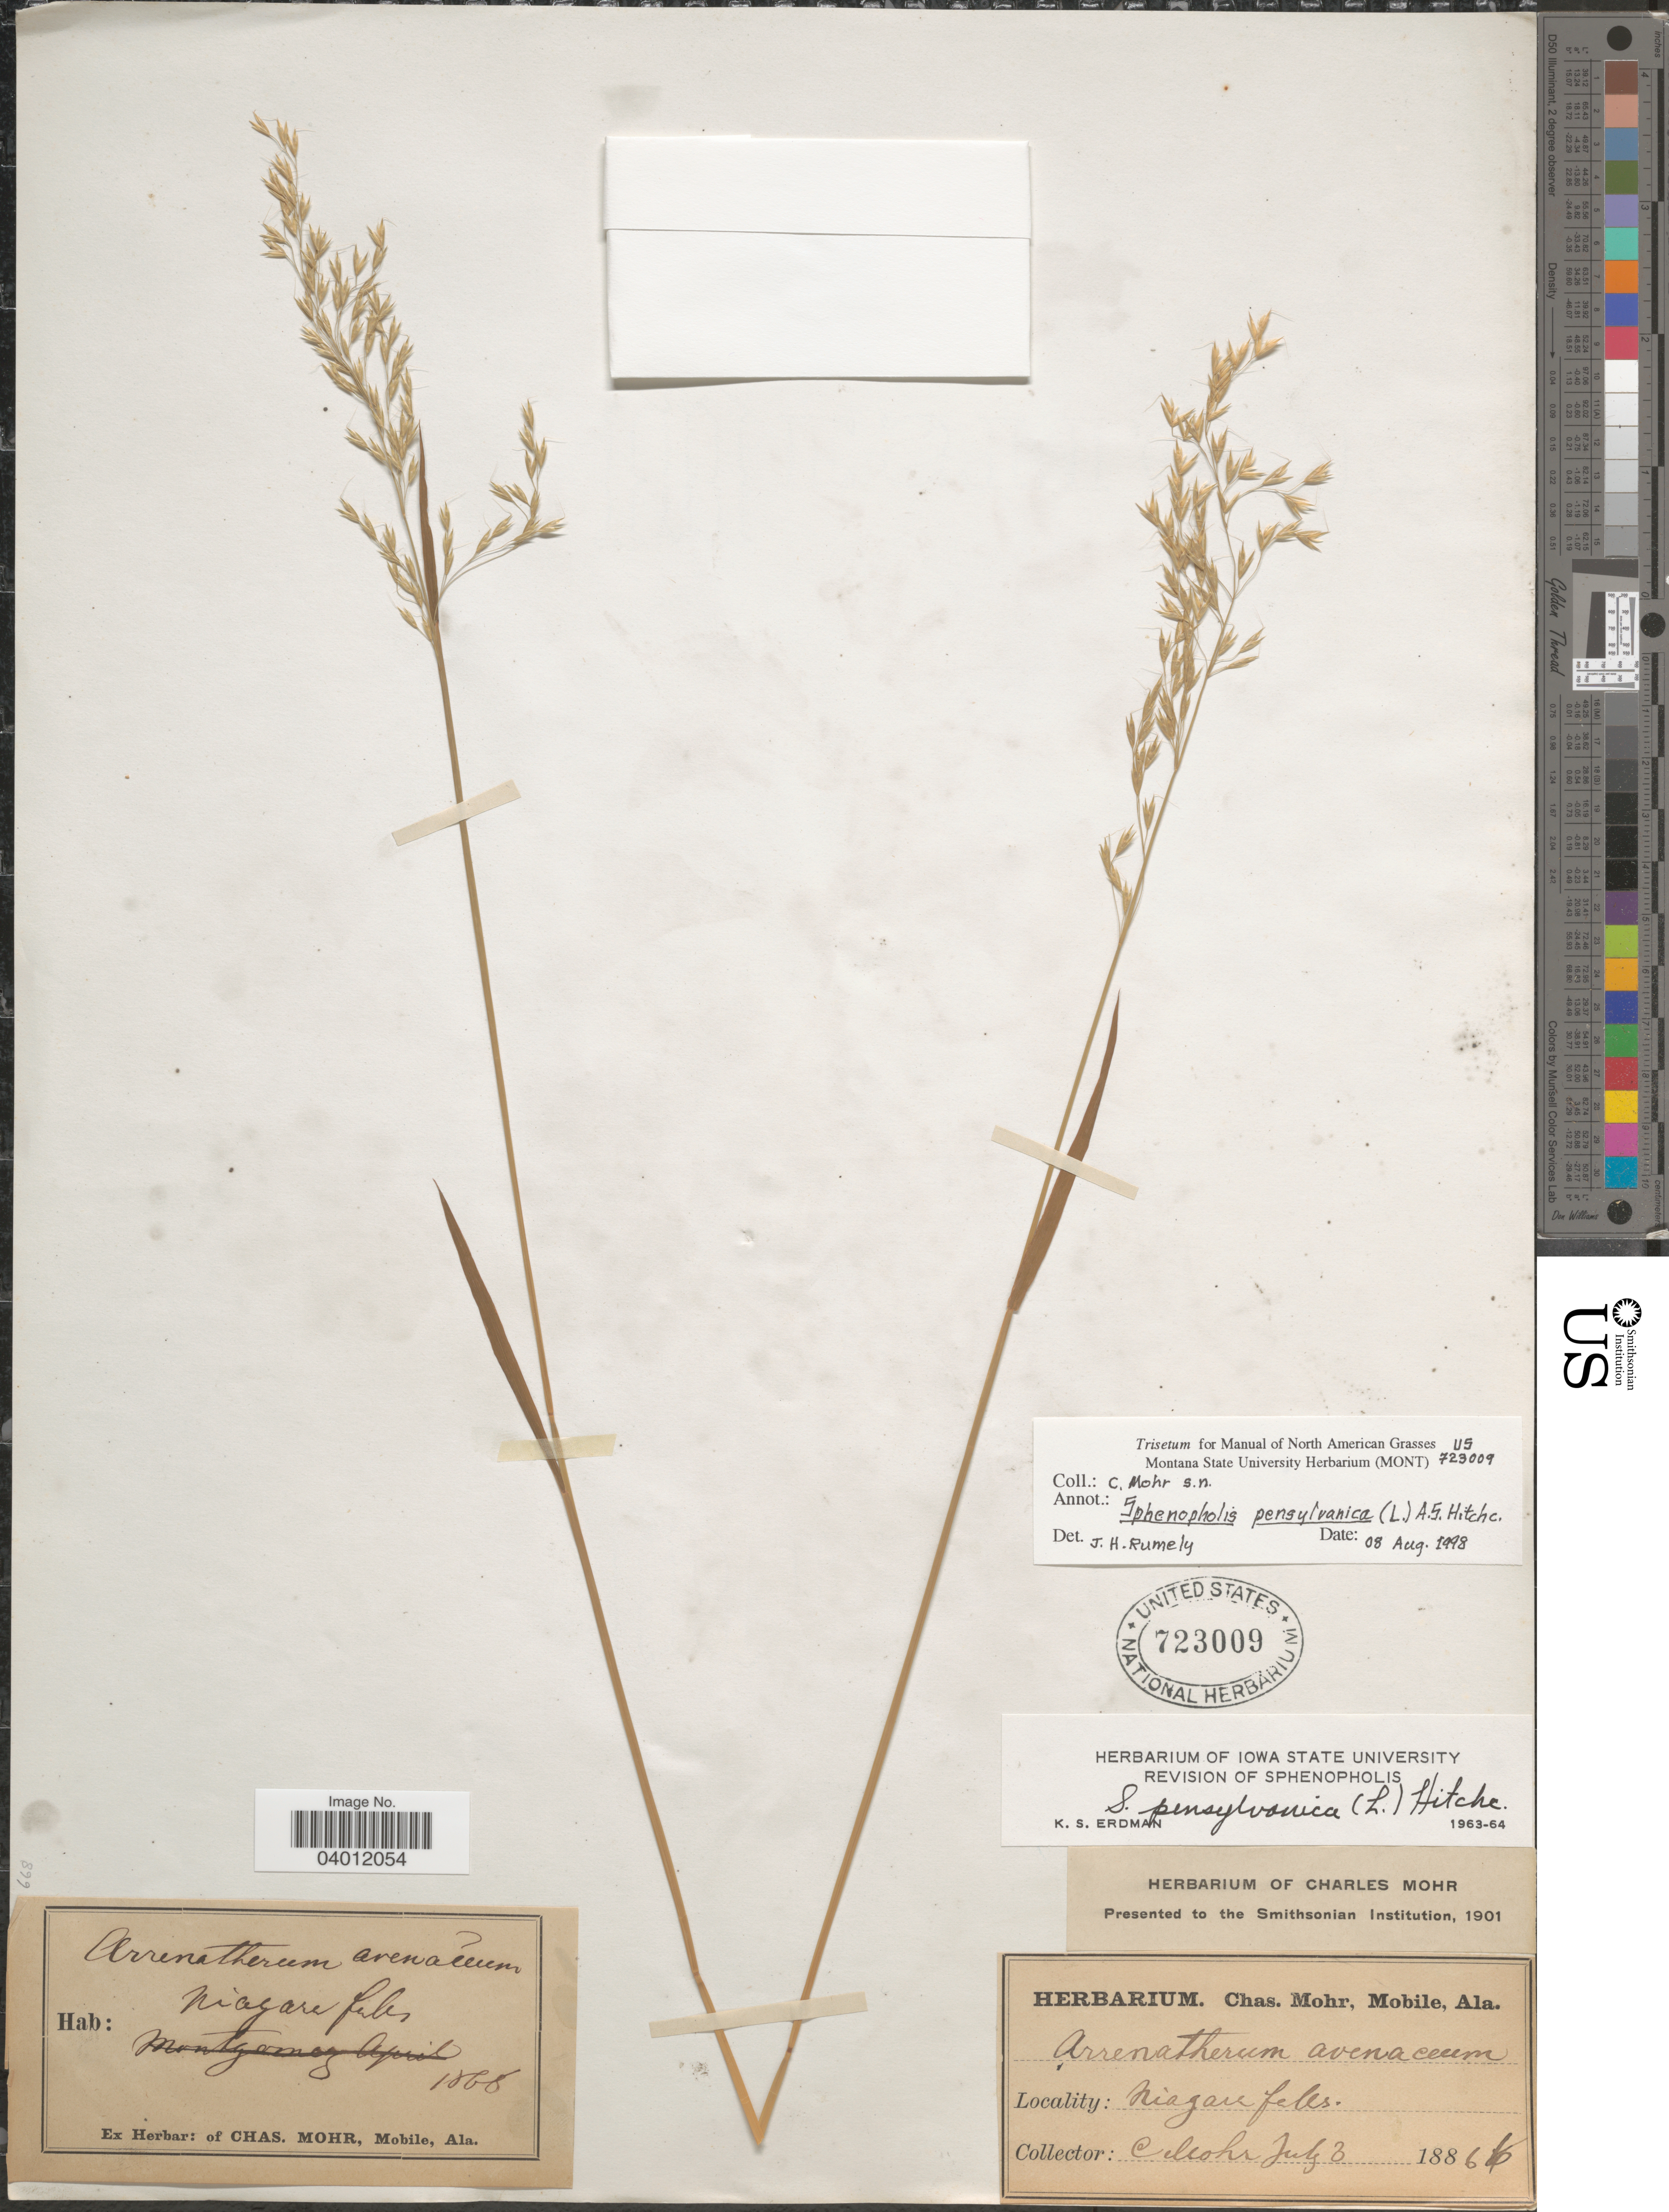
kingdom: Plantae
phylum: Tracheophyta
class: Liliopsida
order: Poales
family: Poaceae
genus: Sphenopholis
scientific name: Sphenopholis pensylvanica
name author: (L.) Hitchc.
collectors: C. T. Mohr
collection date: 1886-07-03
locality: Niagara falls.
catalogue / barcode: US 723009